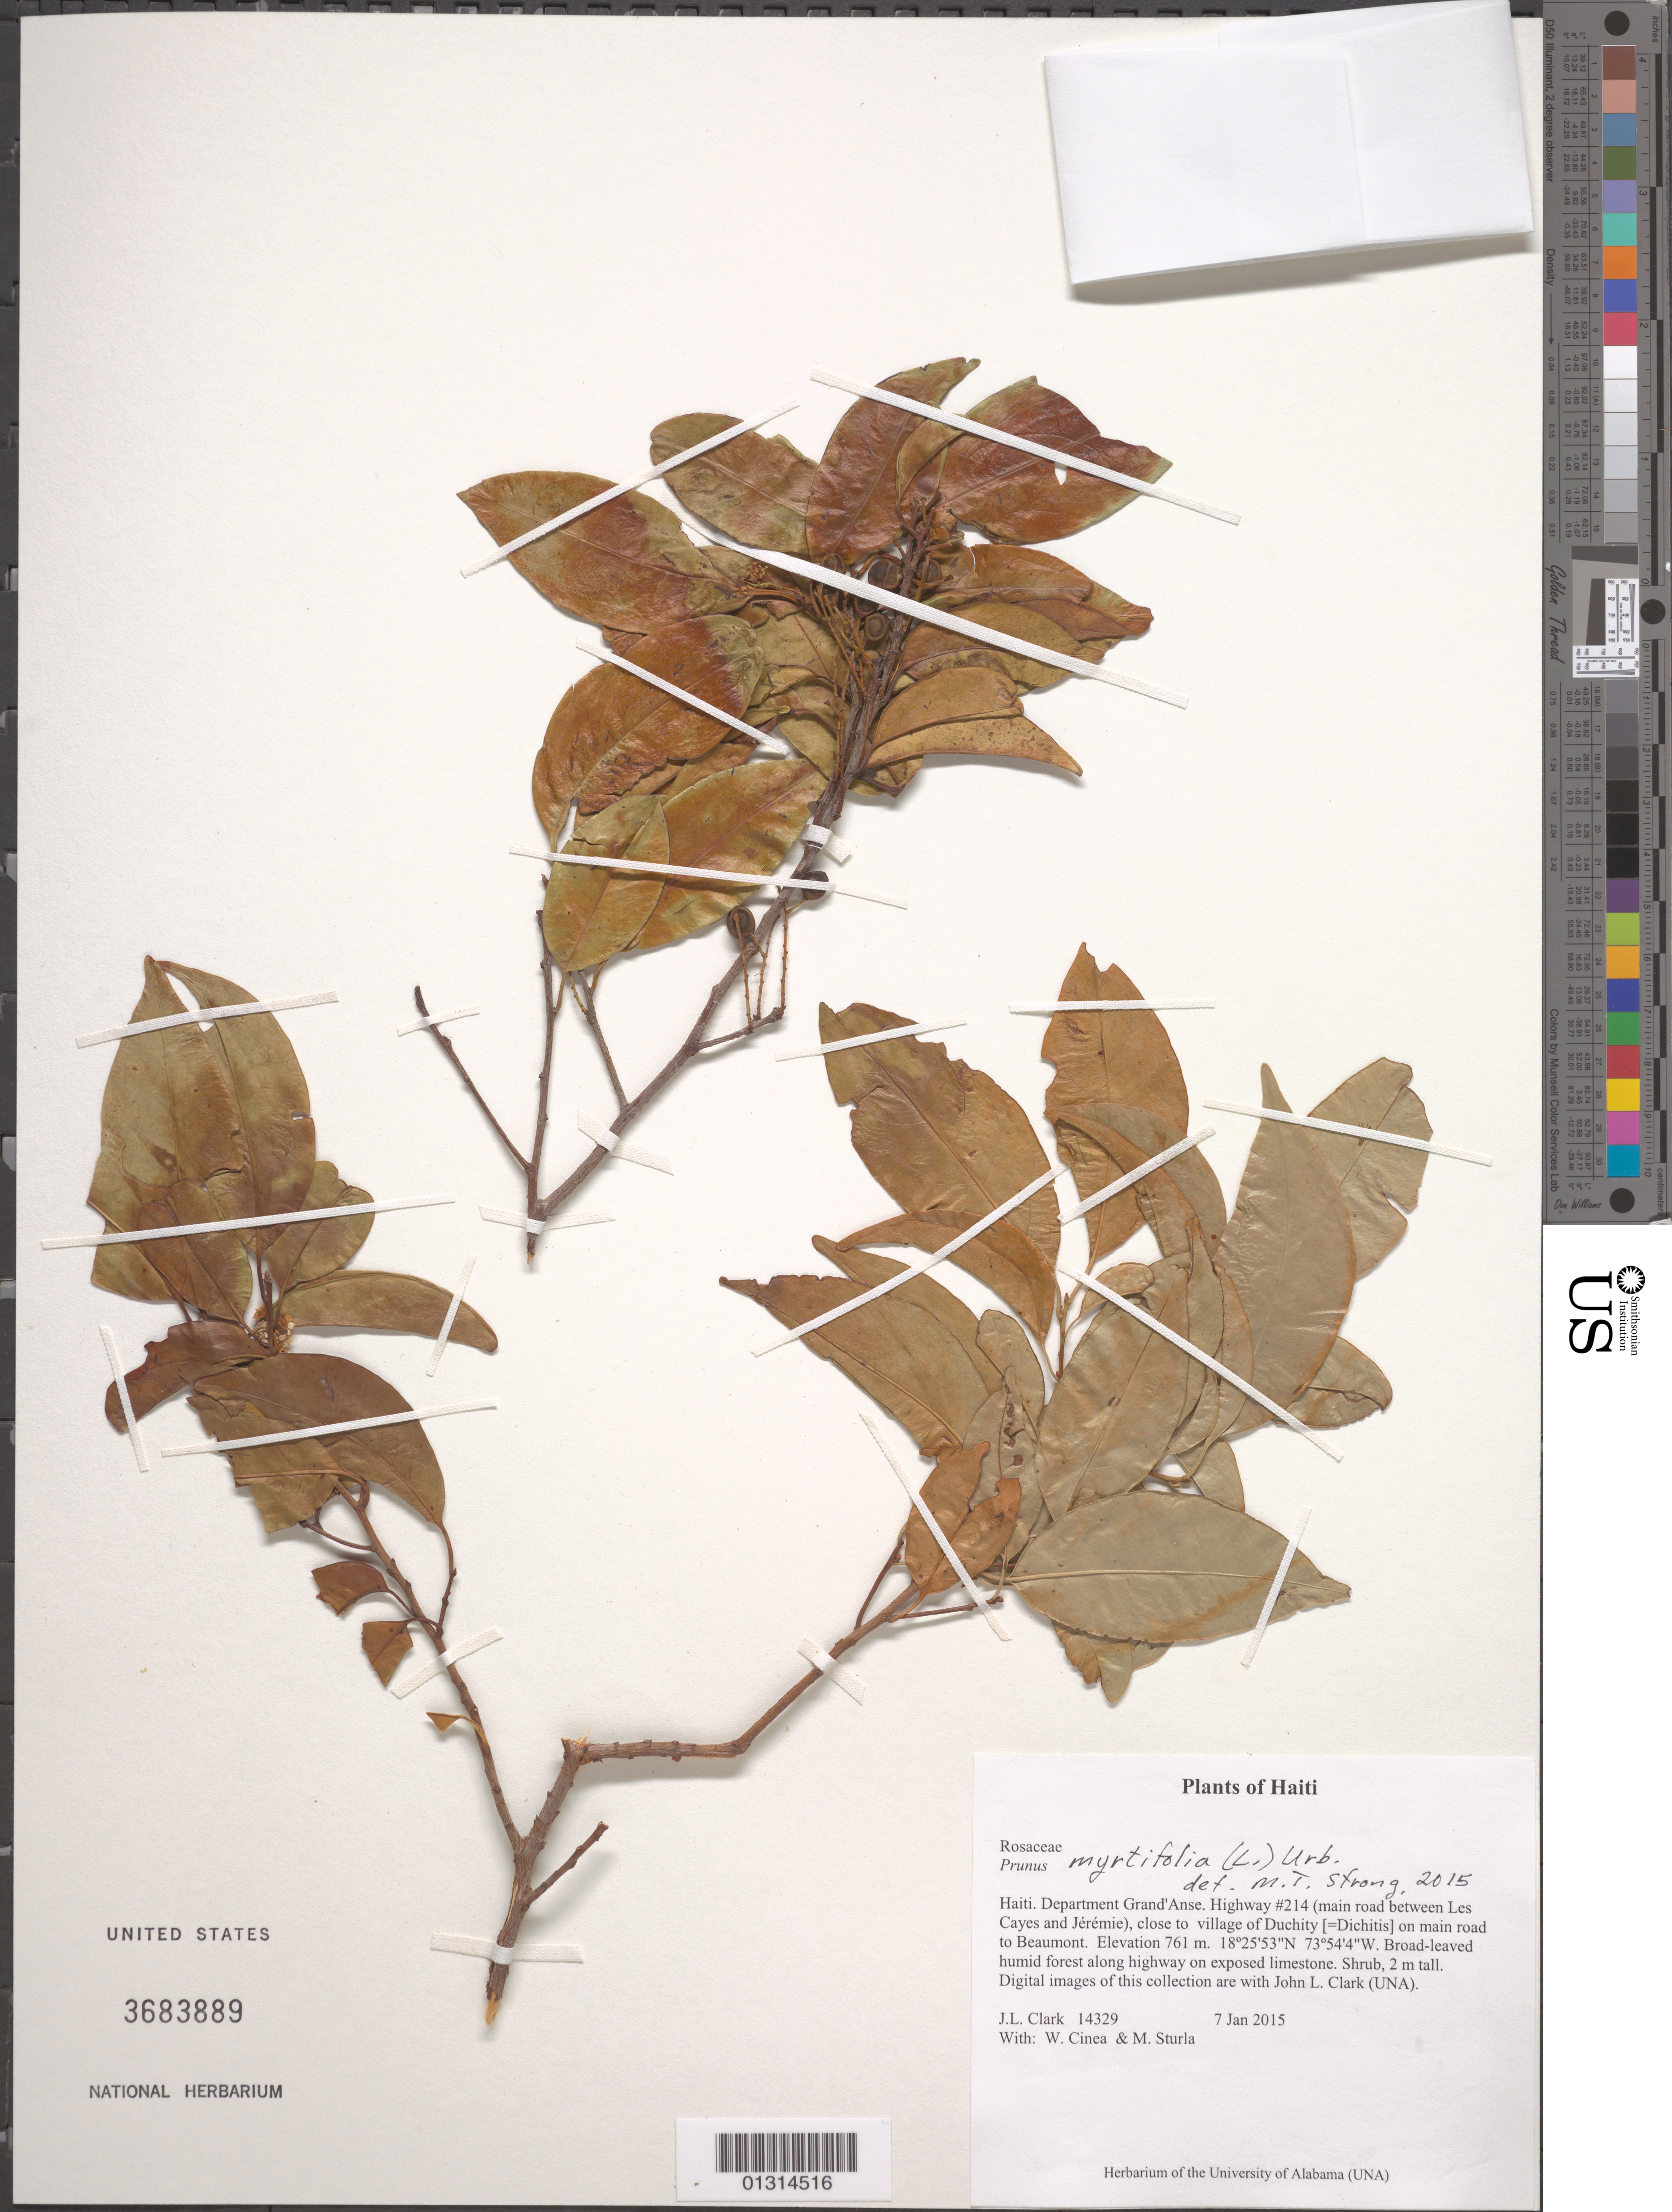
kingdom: Plantae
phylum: Tracheophyta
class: Magnoliopsida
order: Rosales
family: Rosaceae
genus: Prunus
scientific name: Prunus myrtifolia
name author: (L.) Urb.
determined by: Strong, M. T., (US), Smithsonian Institution - National Museum of Natural History (UNITED STATES)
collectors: J. L. Clark, W. Cinea & M. Sturla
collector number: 14329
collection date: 2015-01-07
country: Haiti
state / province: Grand'Anse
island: Hispaniola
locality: Highway #214 (main road between Les Cayes and Jérémie), close to village of Duchity [=Dichitis] on main road to Beaumont.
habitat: Broad-leaved humid forest along highway on exposed limestone.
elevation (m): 761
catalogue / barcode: US 3683889